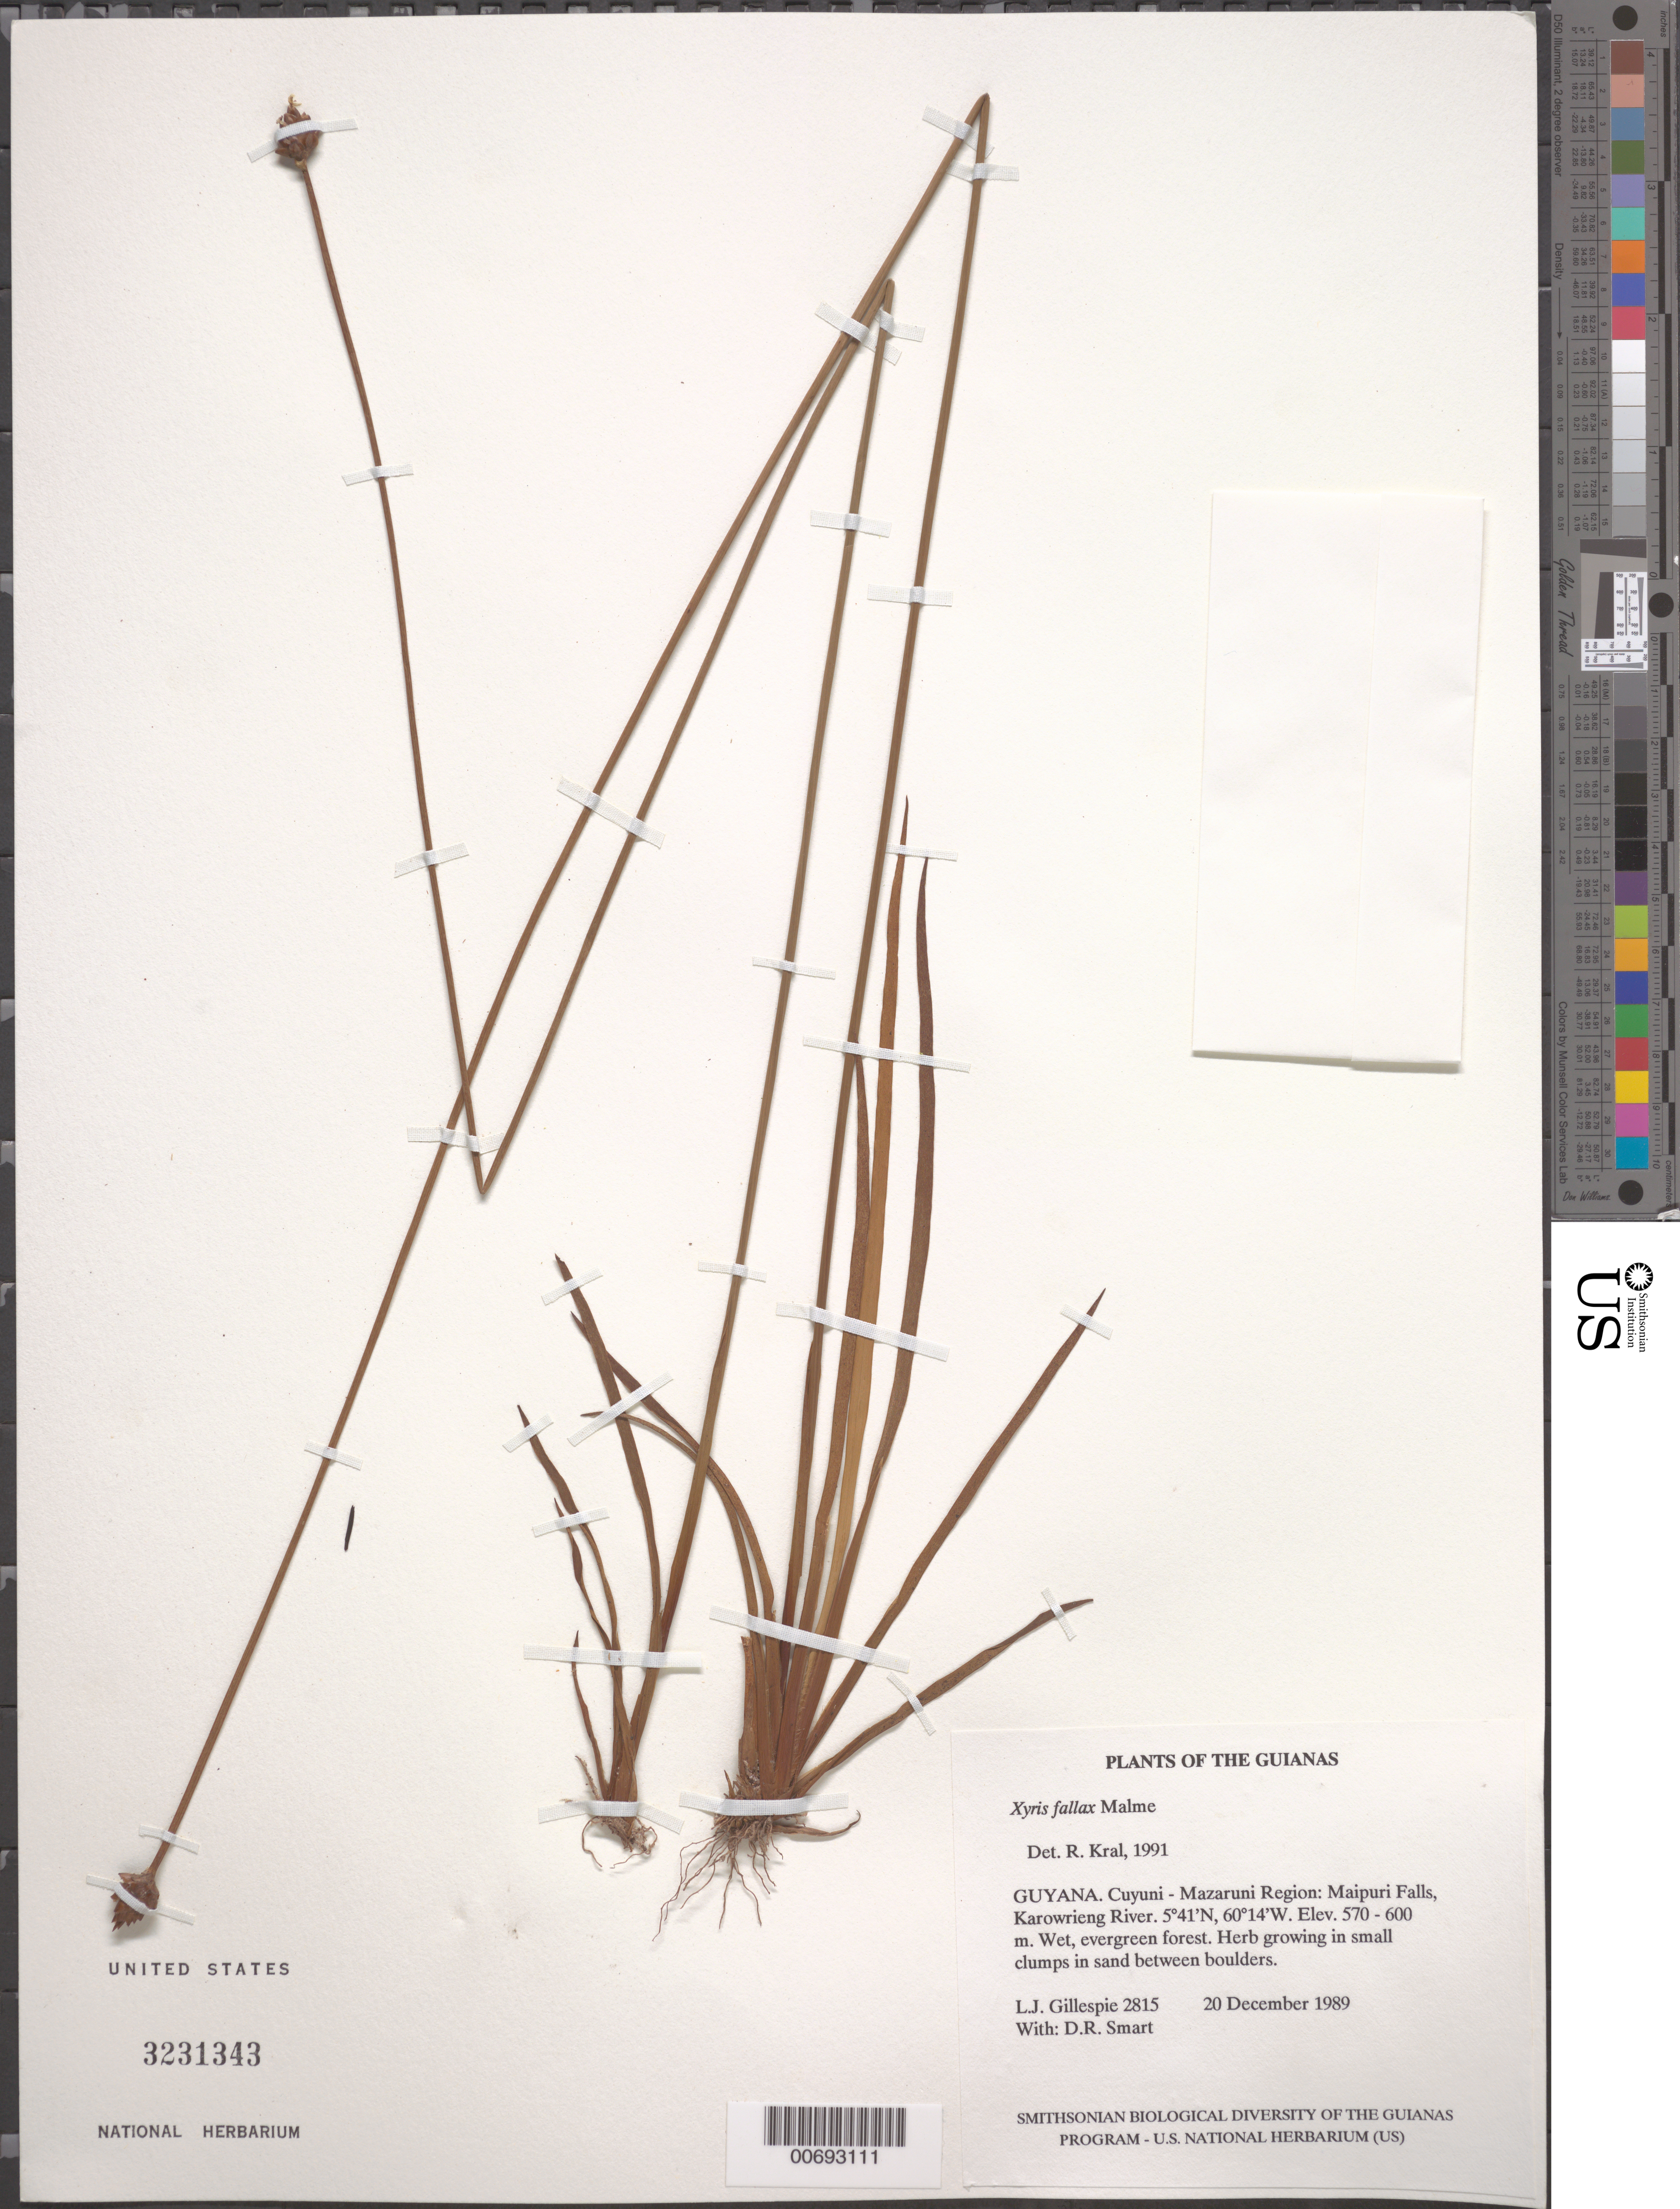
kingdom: Plantae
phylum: Tracheophyta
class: Liliopsida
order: Poales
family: Xyridaceae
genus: Xyris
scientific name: Xyris fallax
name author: Malme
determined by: Kral, Robert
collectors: L. J. Gillespie & D. R. Smart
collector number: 2815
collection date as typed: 20 December 1989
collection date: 1989-12-20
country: Guyana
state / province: Cuyuni-Mazaruni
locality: Maipuri Falls, Karowrieng River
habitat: Wet, evergreen forest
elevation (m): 570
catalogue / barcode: US 3231343